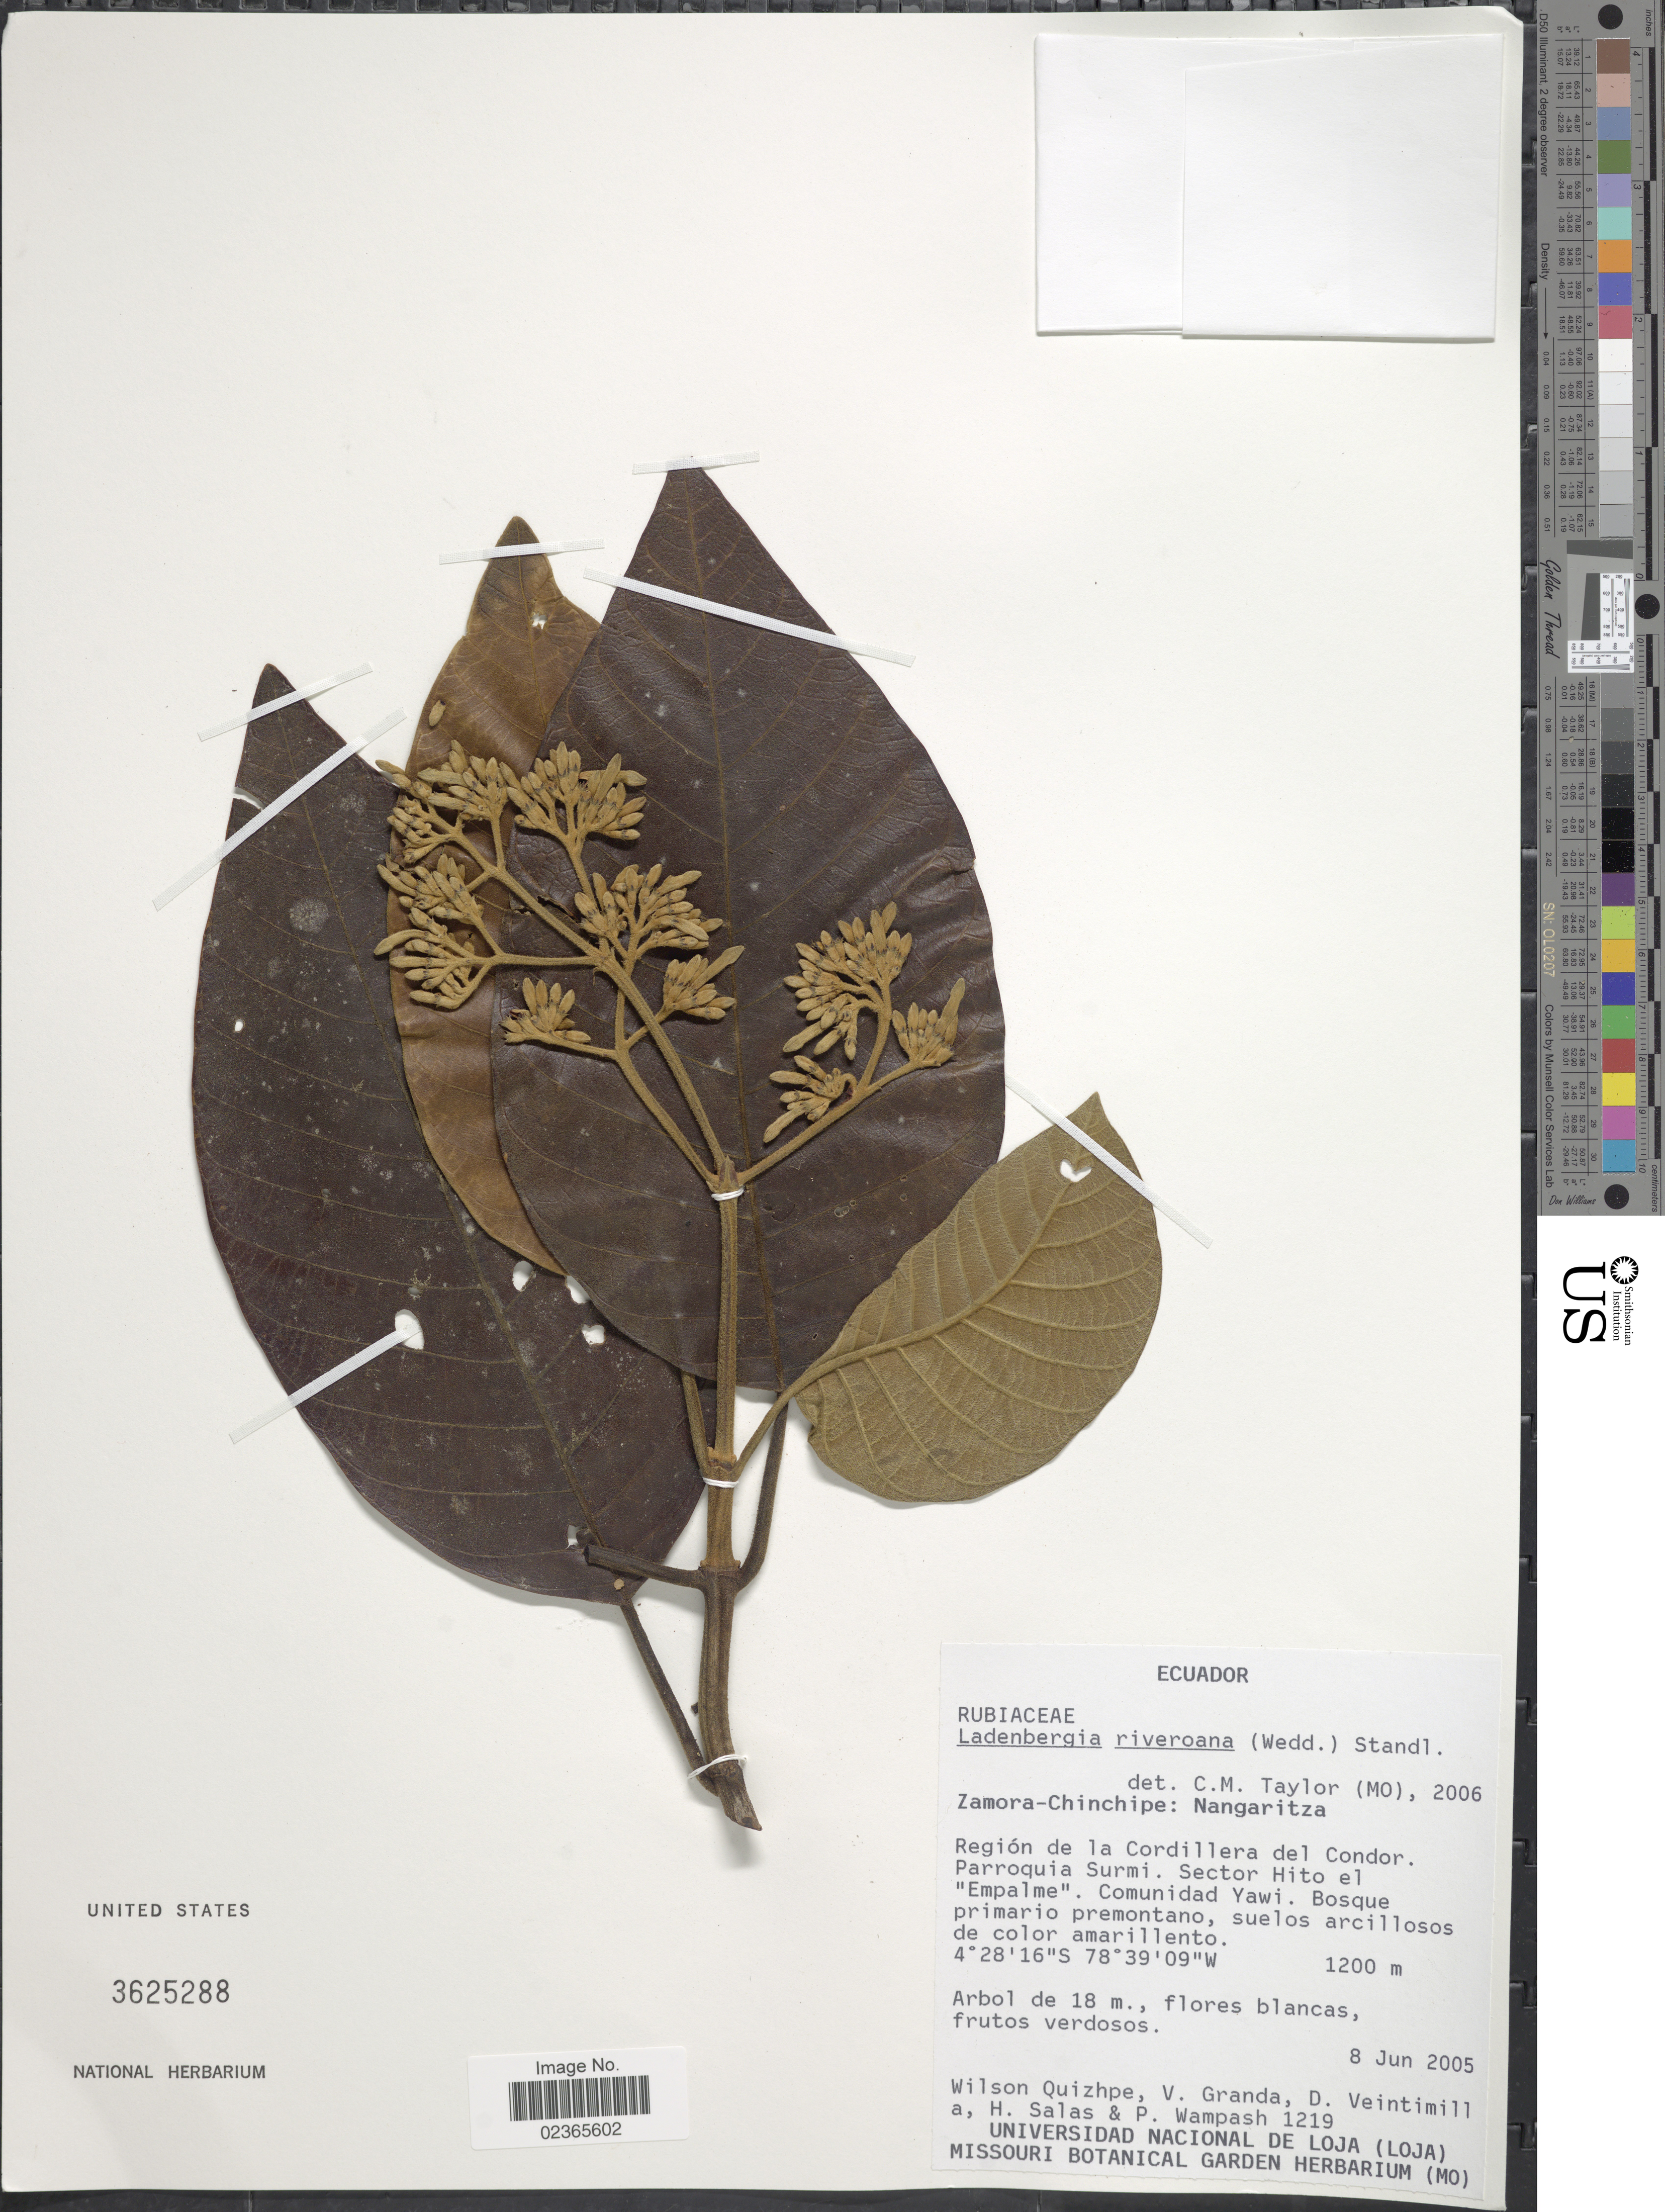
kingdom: Plantae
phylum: Tracheophyta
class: Magnoliopsida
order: Gentianales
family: Rubiaceae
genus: Ladenbergia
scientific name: Ladenbergia riveroana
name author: (Wedd.) Standl.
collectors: W. Quizhpe, V. Granda, D. Veintimilla, H. Salas & P. Wampash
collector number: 1219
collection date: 2005-06-08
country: Ecuador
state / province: Zamora-Chinchipe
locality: Nangaritza, Region de la Cordillera del Condor. Parroquia Surmi. Sector Hito el "Empalme". Comunidad Yawi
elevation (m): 1200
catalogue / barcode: US 3625288